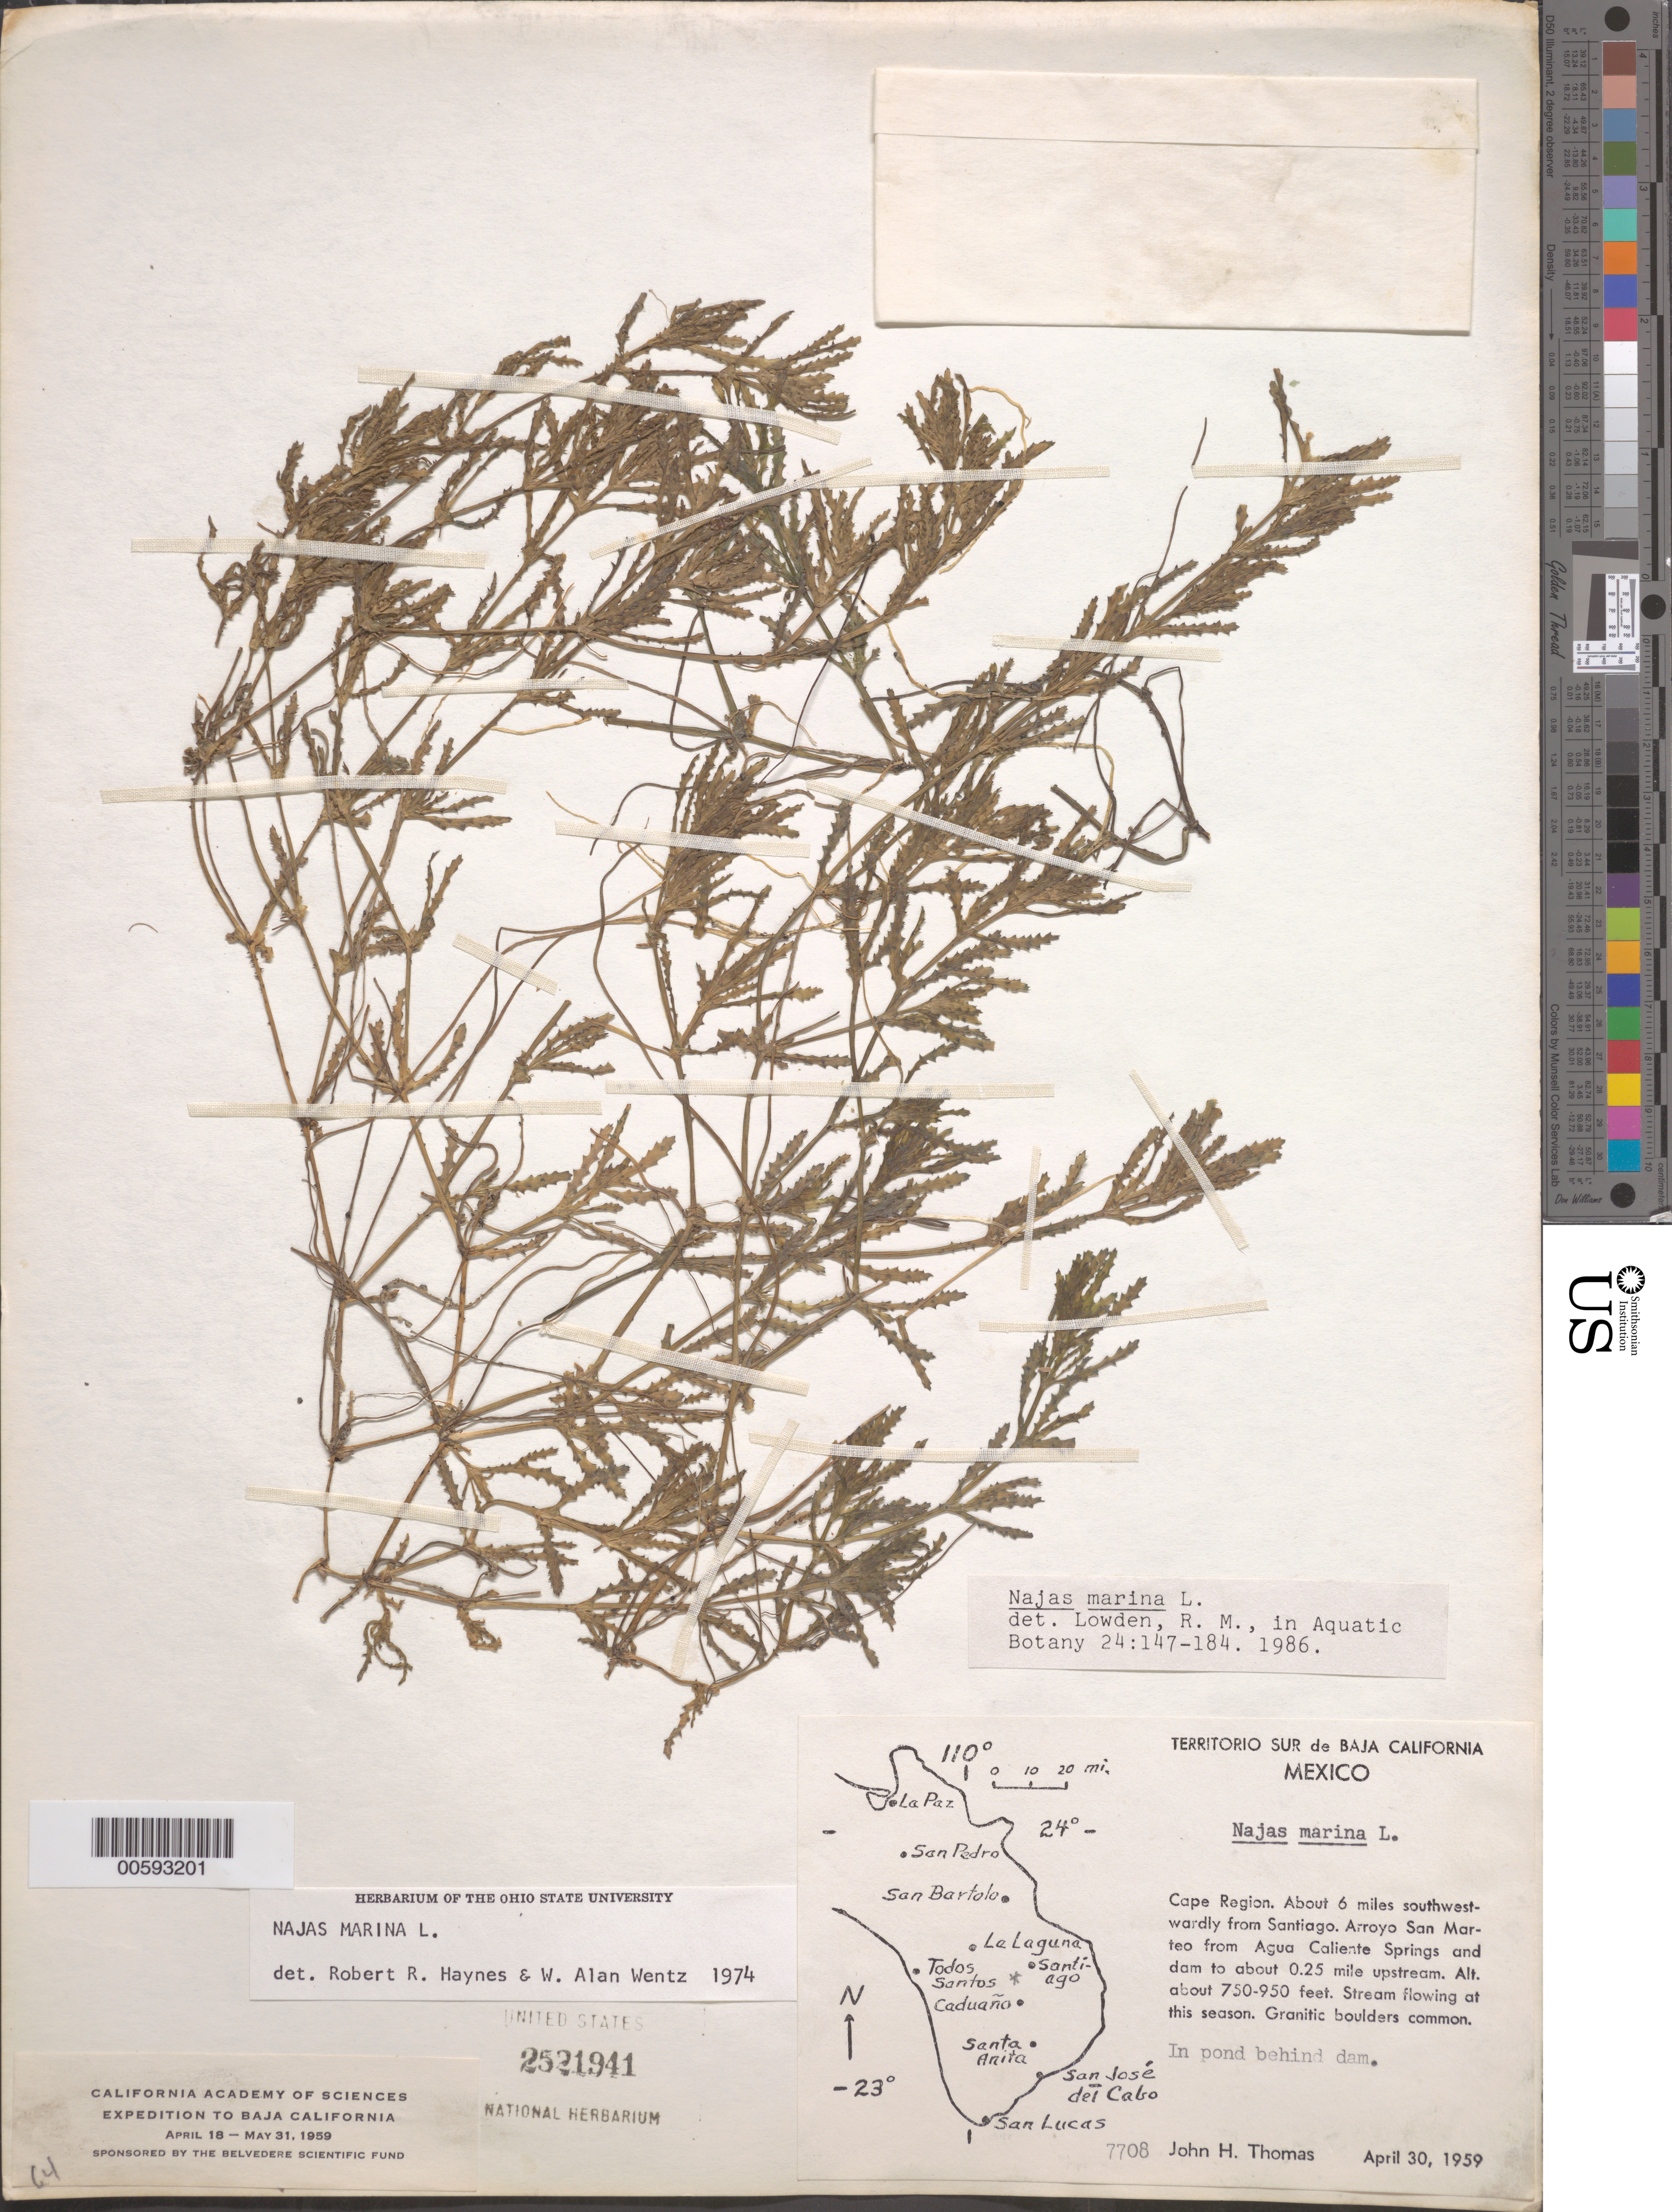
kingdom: Plantae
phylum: Tracheophyta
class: Liliopsida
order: Alismatales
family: Hydrocharitaceae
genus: Najas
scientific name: Najas marina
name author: L.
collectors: J. H. Thomas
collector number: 7708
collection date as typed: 30 Apr 1959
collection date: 1959-04-30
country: Mexico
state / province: Baja California Sur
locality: Cape Region, SW from Santigo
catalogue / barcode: US 2521941